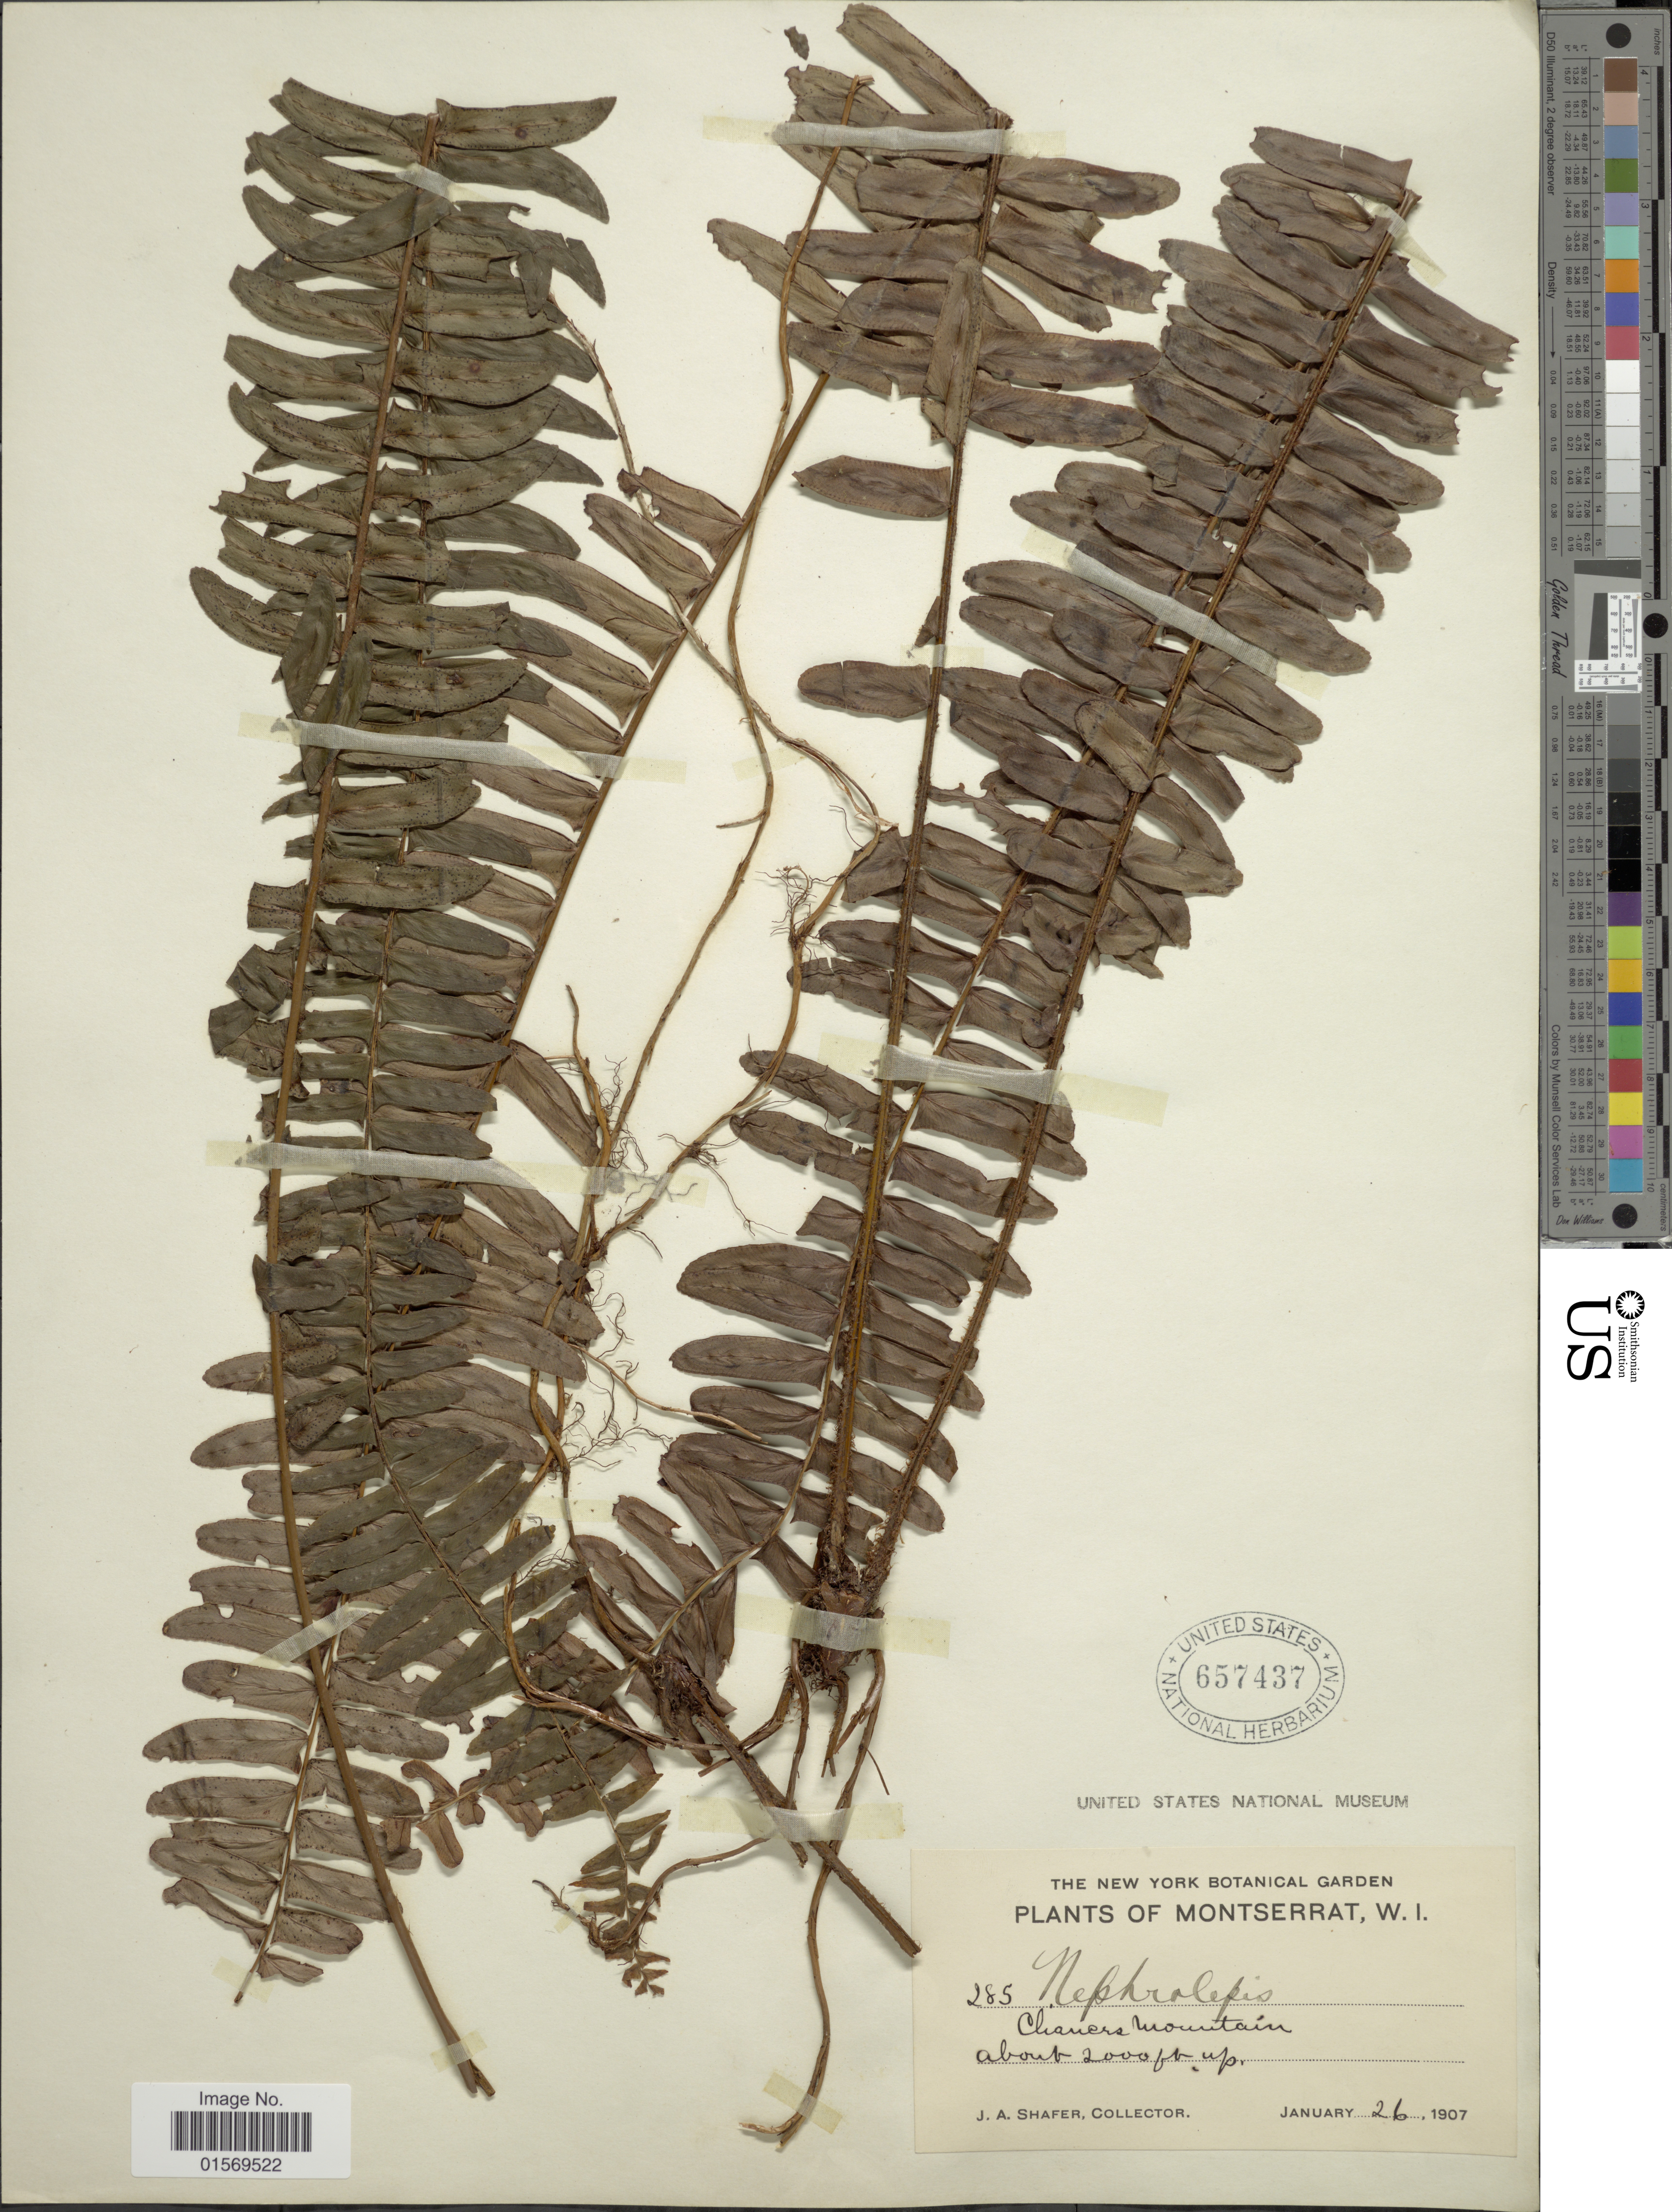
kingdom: Plantae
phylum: Tracheophyta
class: Polypodiopsida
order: Polypodiales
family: Nephrolepidaceae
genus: Nephrolepis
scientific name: Nephrolepis rivularis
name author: (Vahl) Mett. ex Krug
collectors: J. A. Shafer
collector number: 285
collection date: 1907-01-26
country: Montserrat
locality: Montserrat, W.I.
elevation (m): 610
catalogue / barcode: US 657437